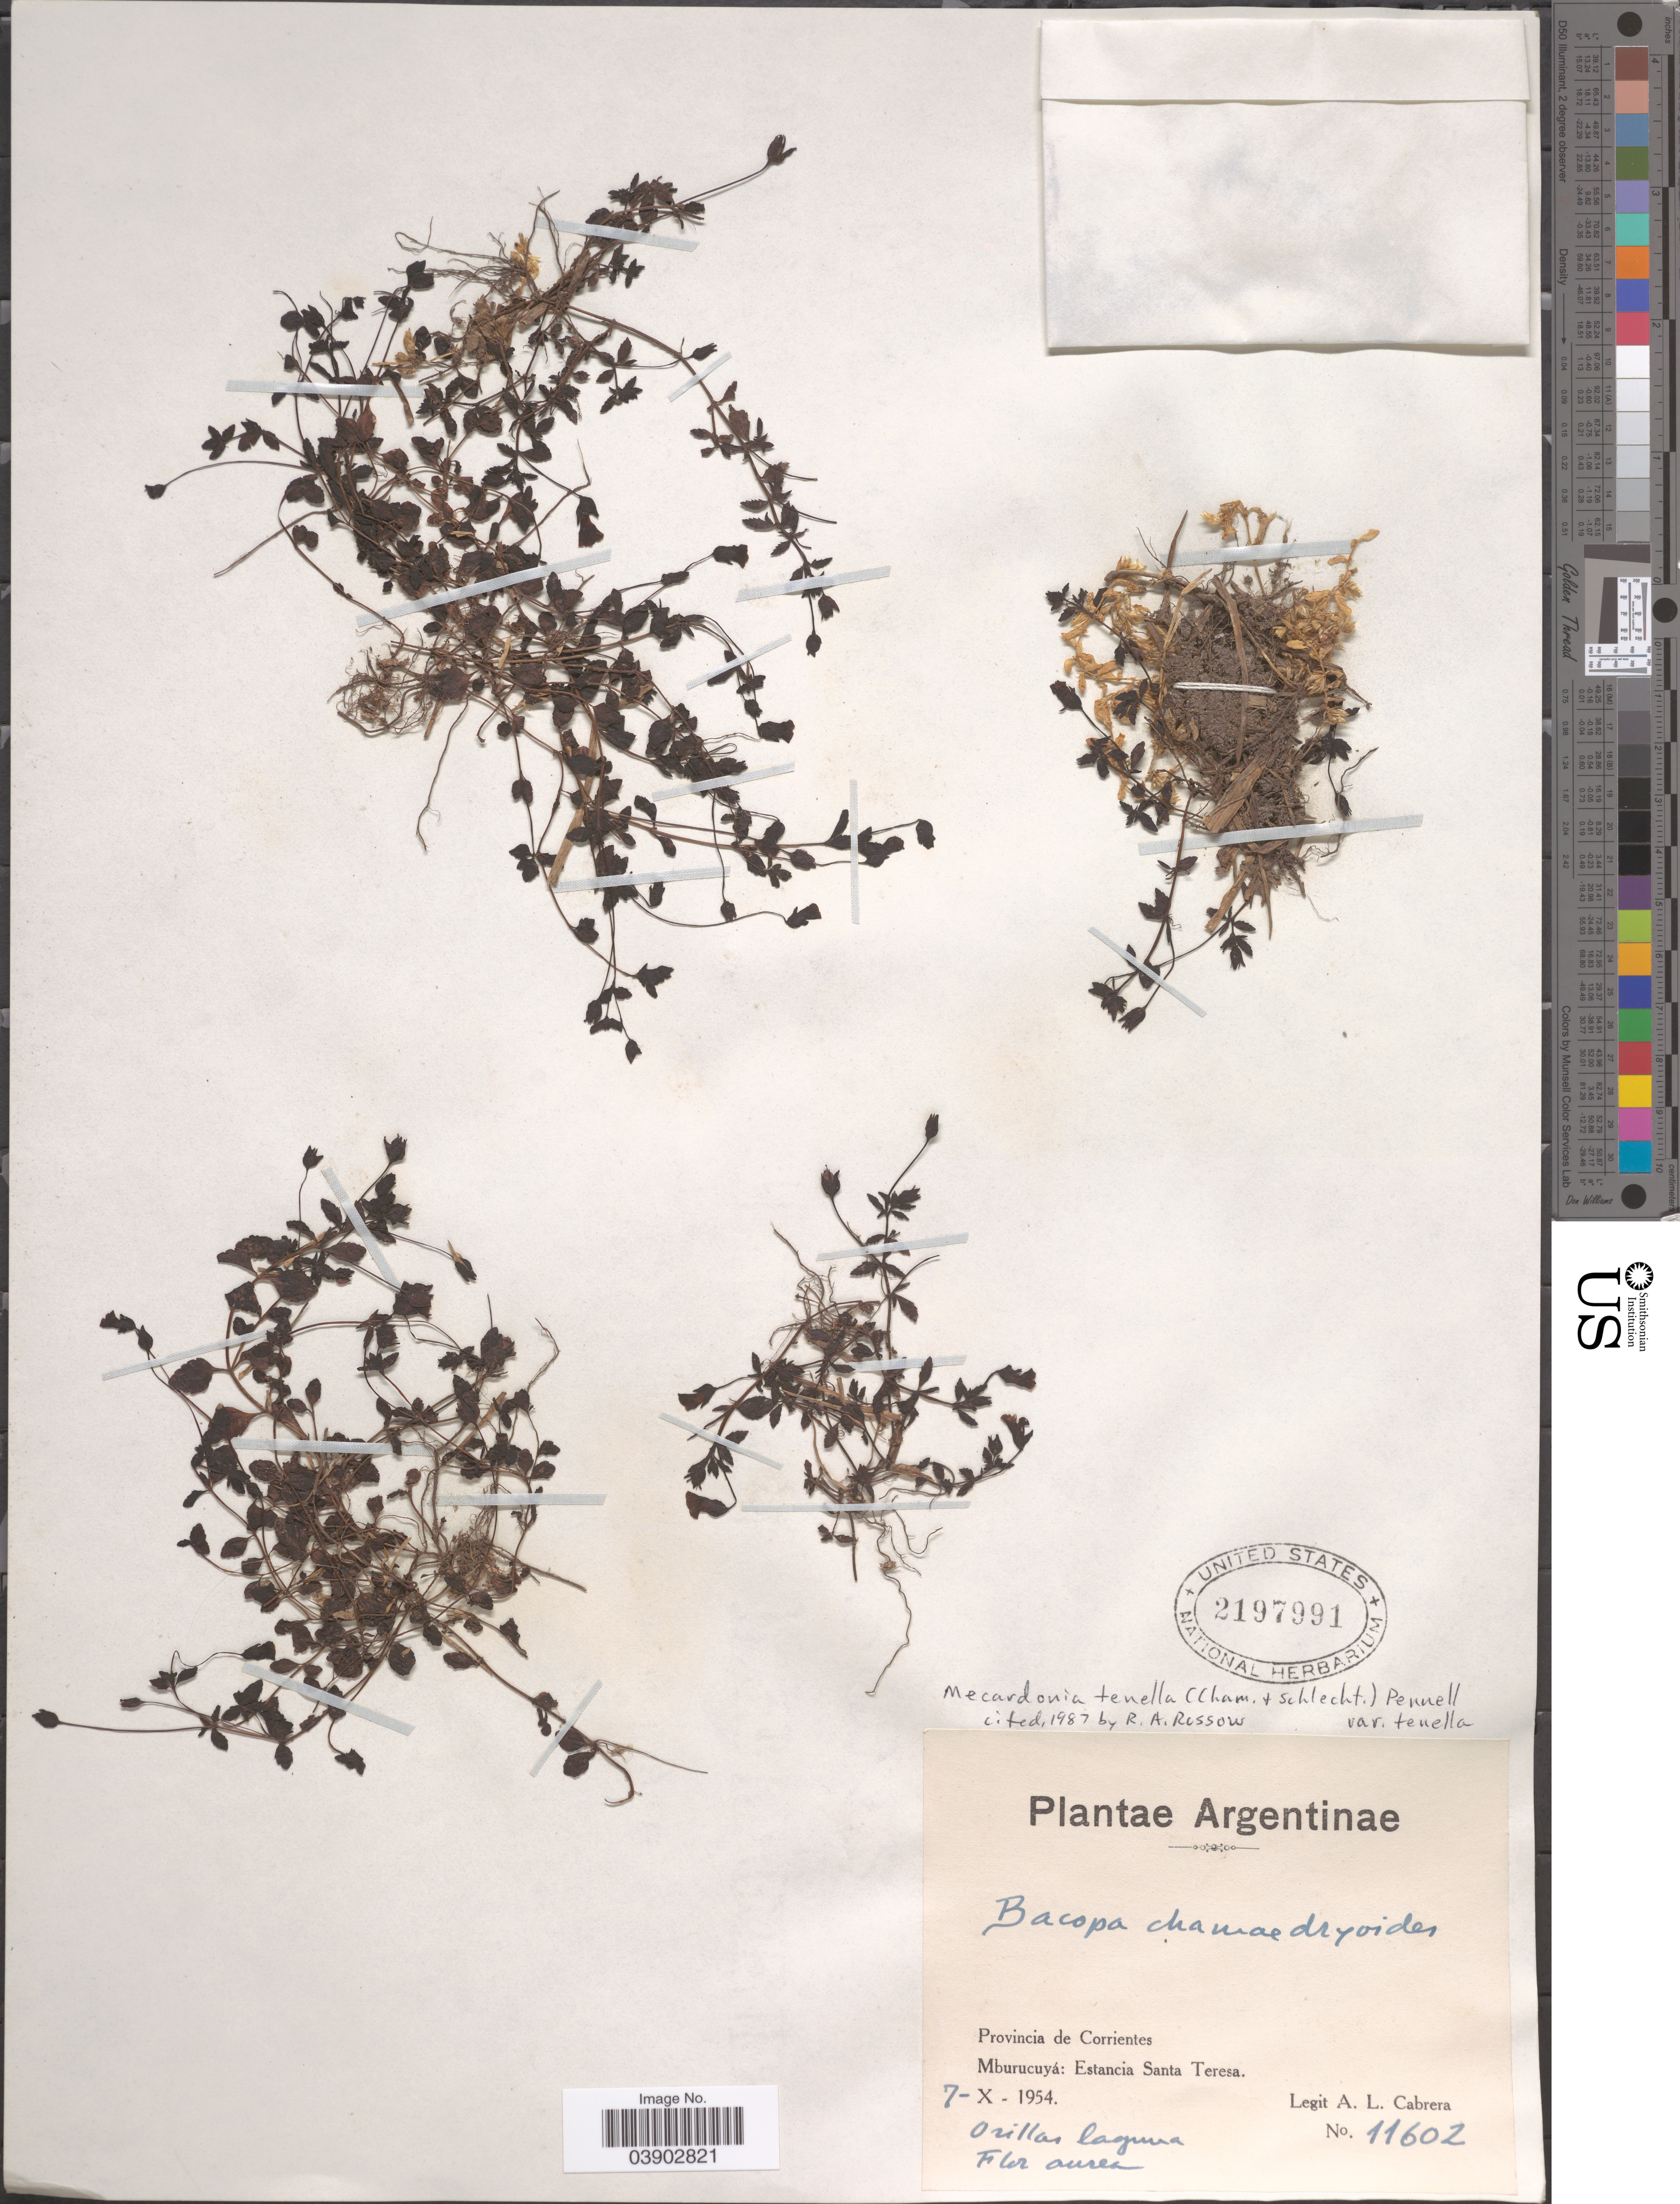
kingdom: Plantae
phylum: Tracheophyta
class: Magnoliopsida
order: Lamiales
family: Plantaginaceae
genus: Mecardonia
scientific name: Mecardonia tenella var. tenella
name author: (Cham. & Schltdl.) Pennell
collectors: A. L. Cabrera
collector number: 11602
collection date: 1954-10-07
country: Argentina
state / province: Corrientes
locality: Mburucuyá: Estancia Santa Teresa.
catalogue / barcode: US 2197991